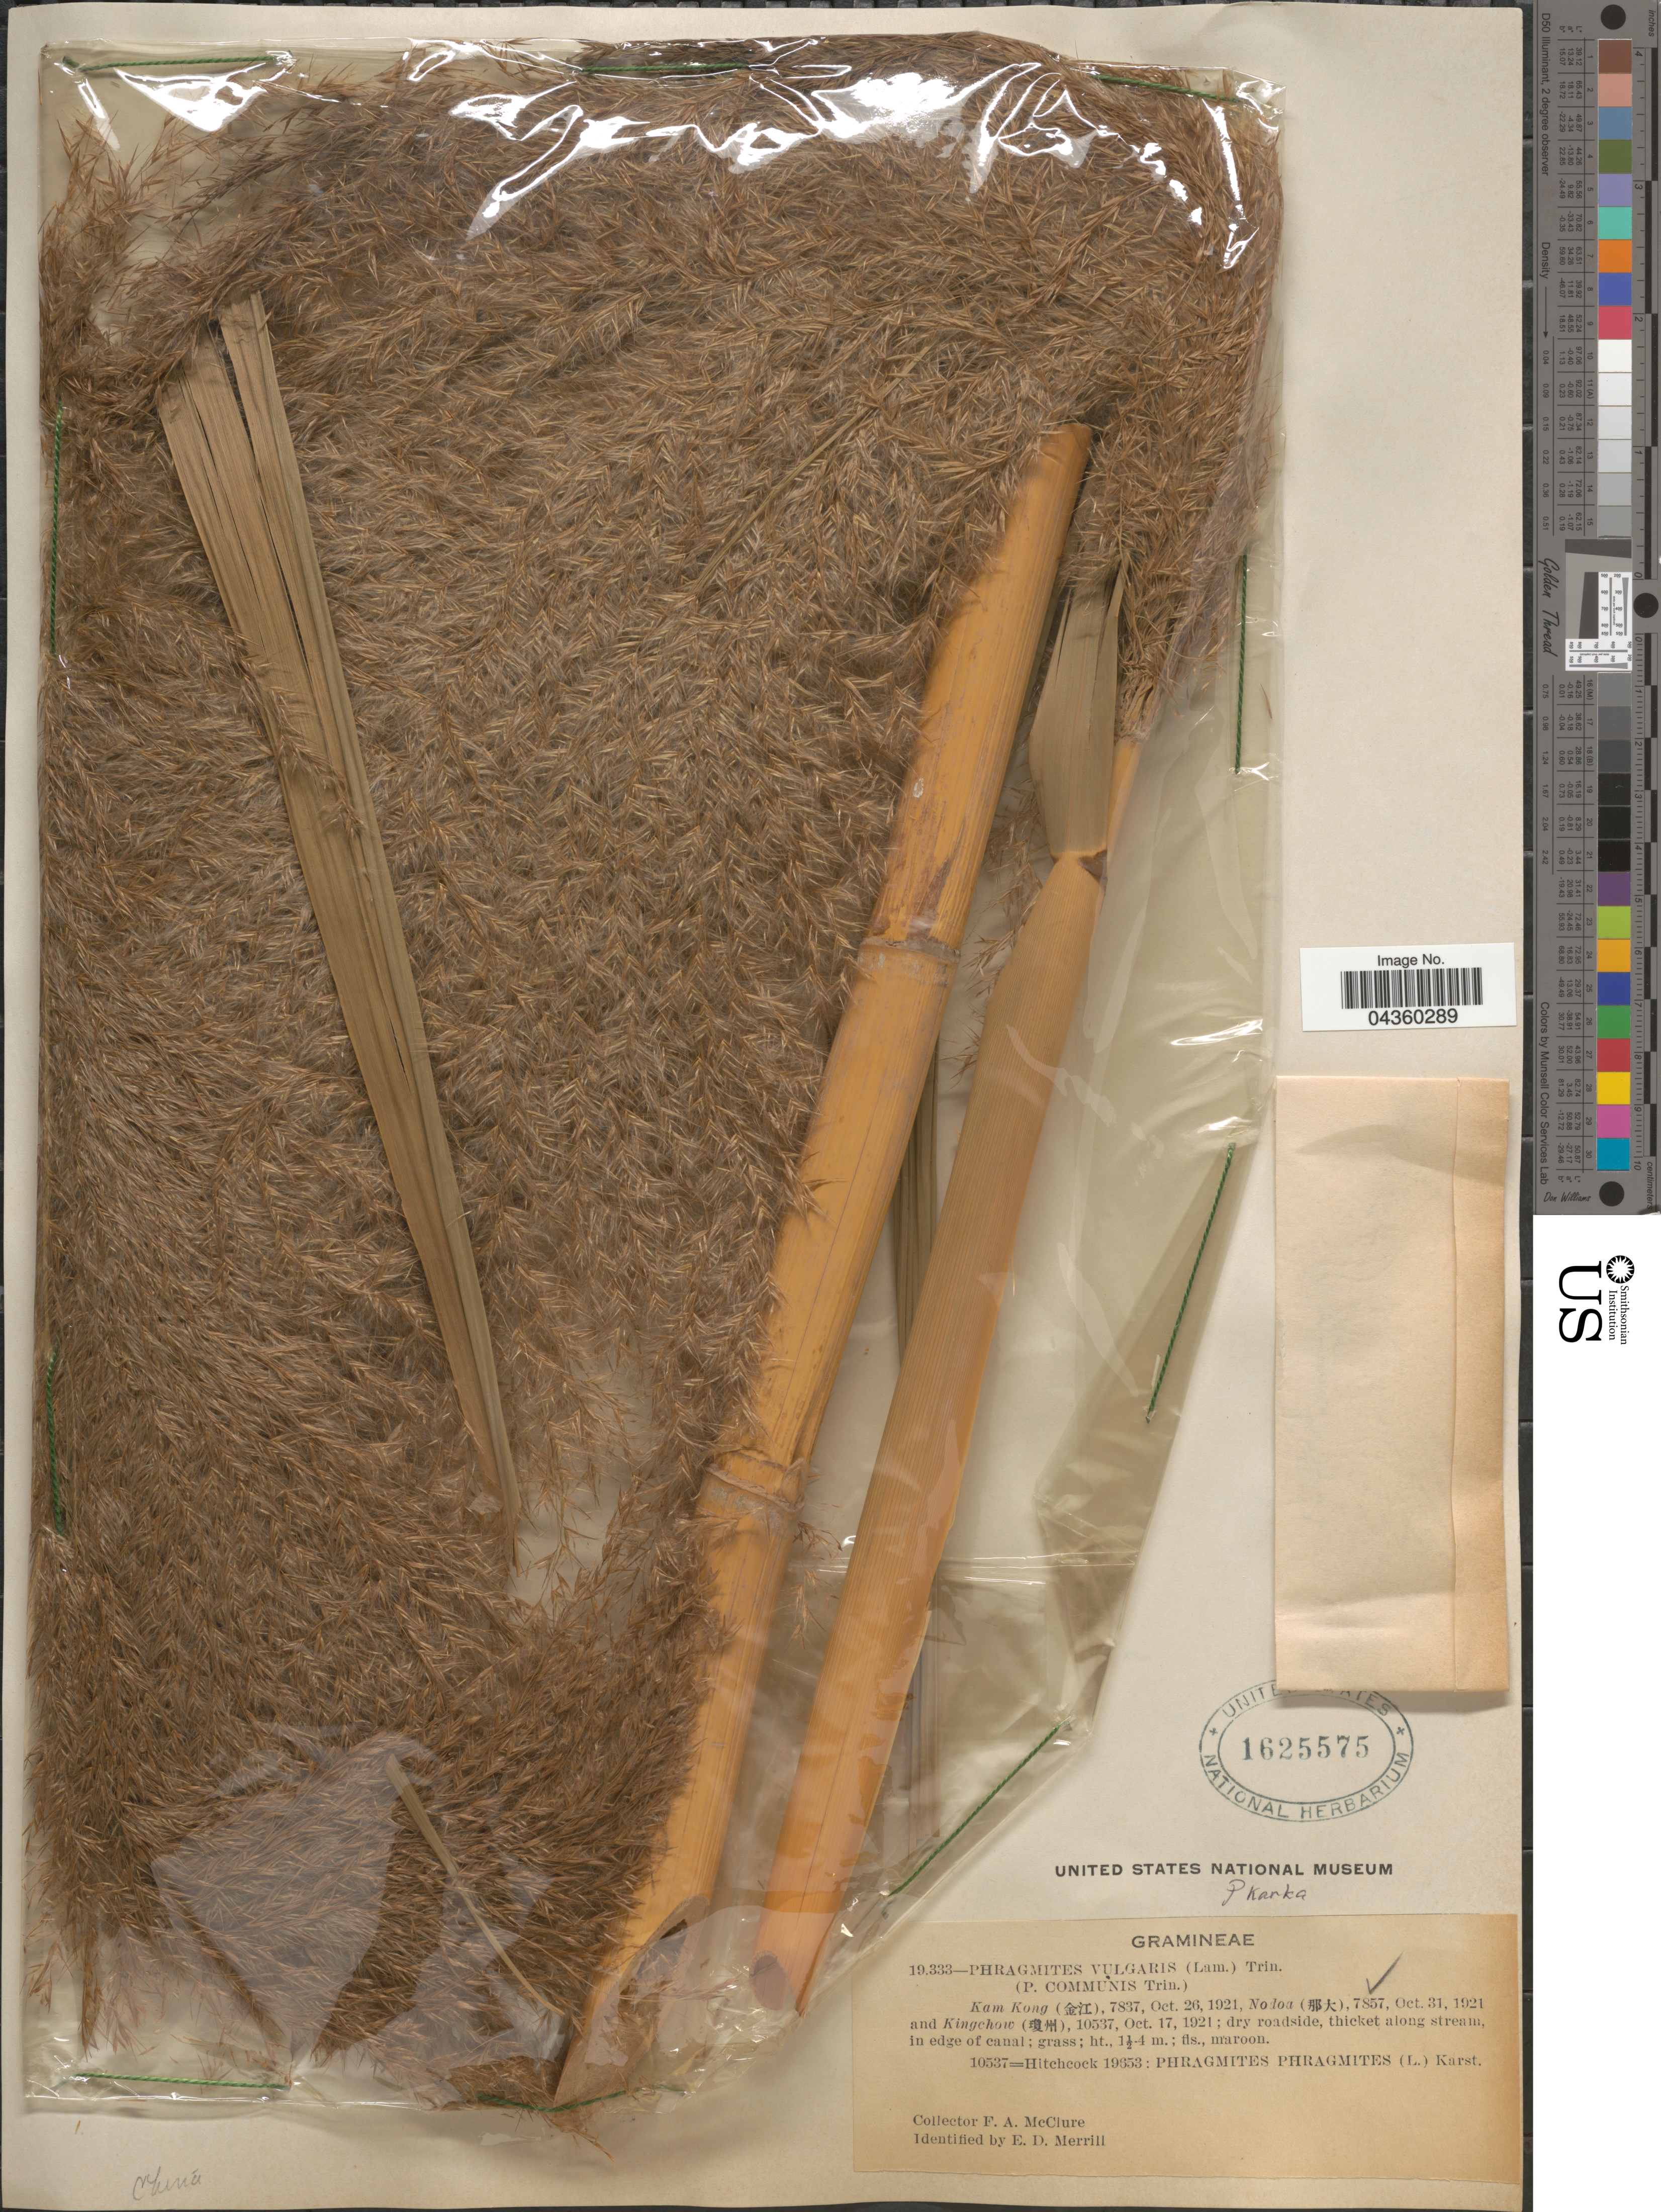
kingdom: Plantae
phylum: Tracheophyta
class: Liliopsida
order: Poales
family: Poaceae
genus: Phragmites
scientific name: Phragmites karka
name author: (Retz.) Trin. ex Steud.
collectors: F. A. McClure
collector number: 7857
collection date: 1921-10-31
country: China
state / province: Hainan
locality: Nodoa (X).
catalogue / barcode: US 1625575